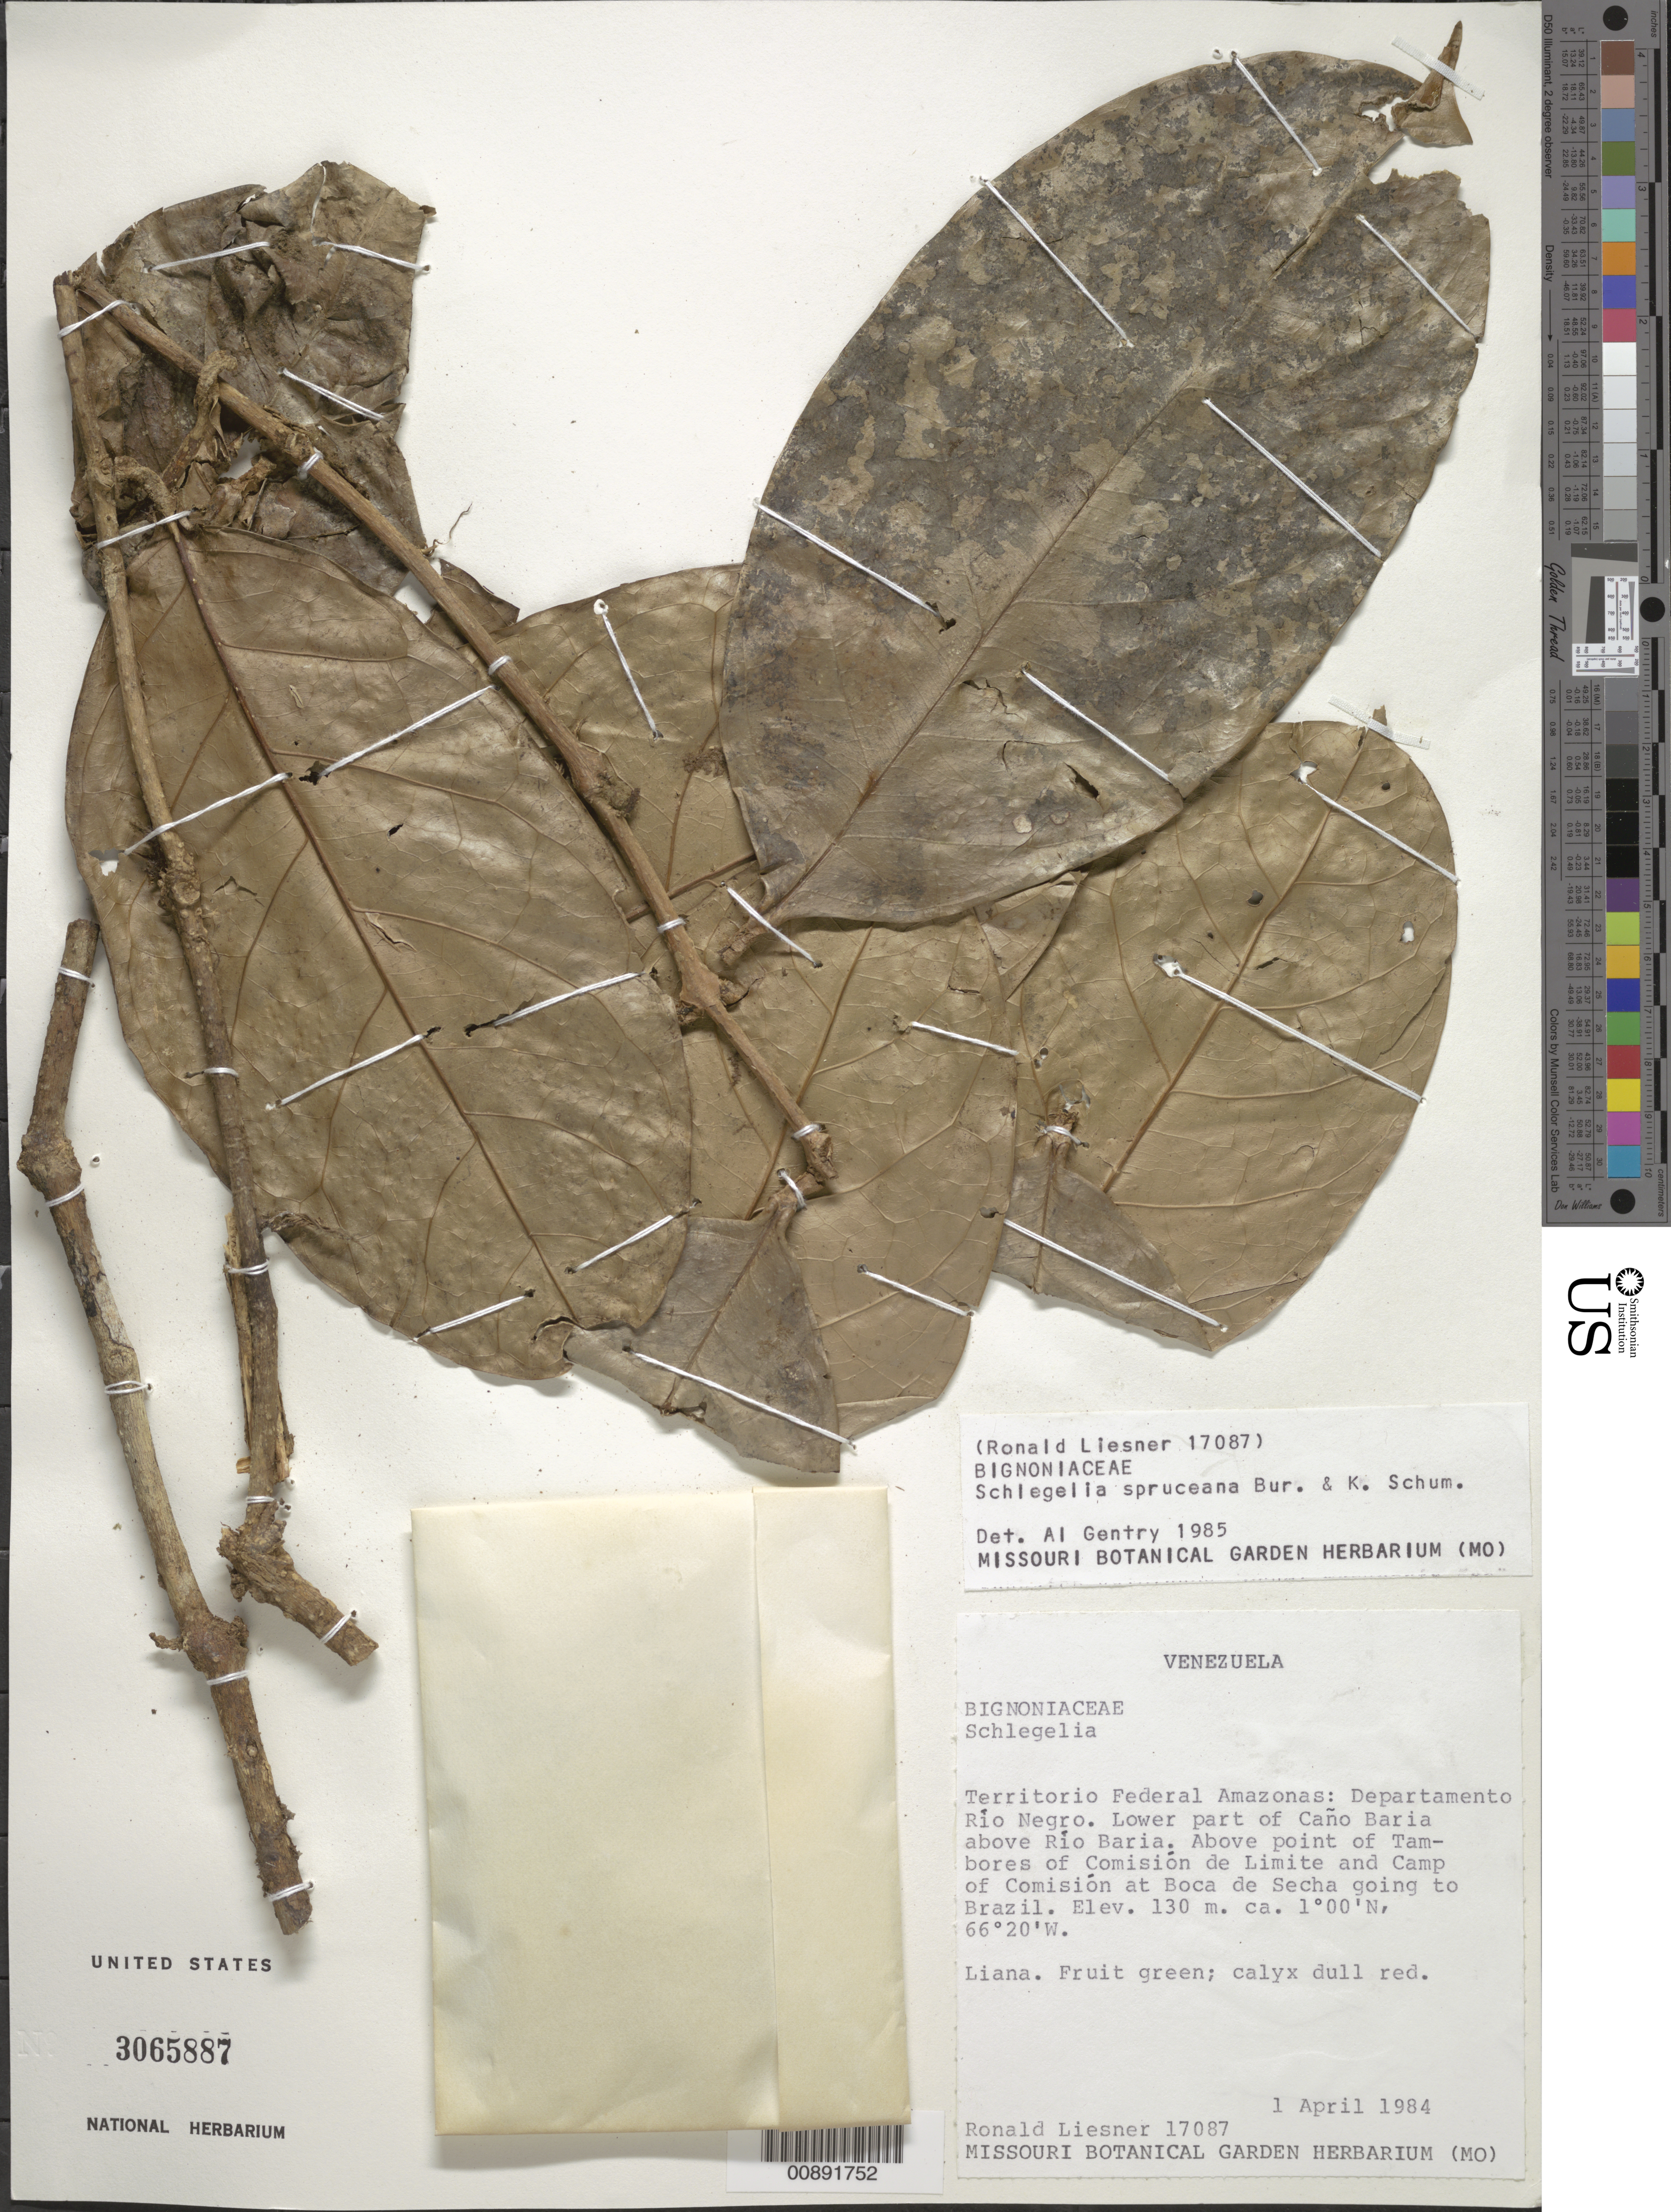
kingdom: Plantae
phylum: Tracheophyta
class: Magnoliopsida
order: Lamiales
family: Schlegeliaceae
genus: Schlegelia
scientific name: Schlegelia spruceana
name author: Bureau & K. Schum.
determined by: Gentry, A. H.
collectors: R. L. Liesner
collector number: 17087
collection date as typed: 1-Apr-84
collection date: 1984-04-01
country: Venezuela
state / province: Amazonas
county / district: Río Negro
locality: Caño Baria above Río Baria, above point of Tambores Comisión de Limite and Camp of Comision at Boca de Secha going to Brazil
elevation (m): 130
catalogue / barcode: US 3065887